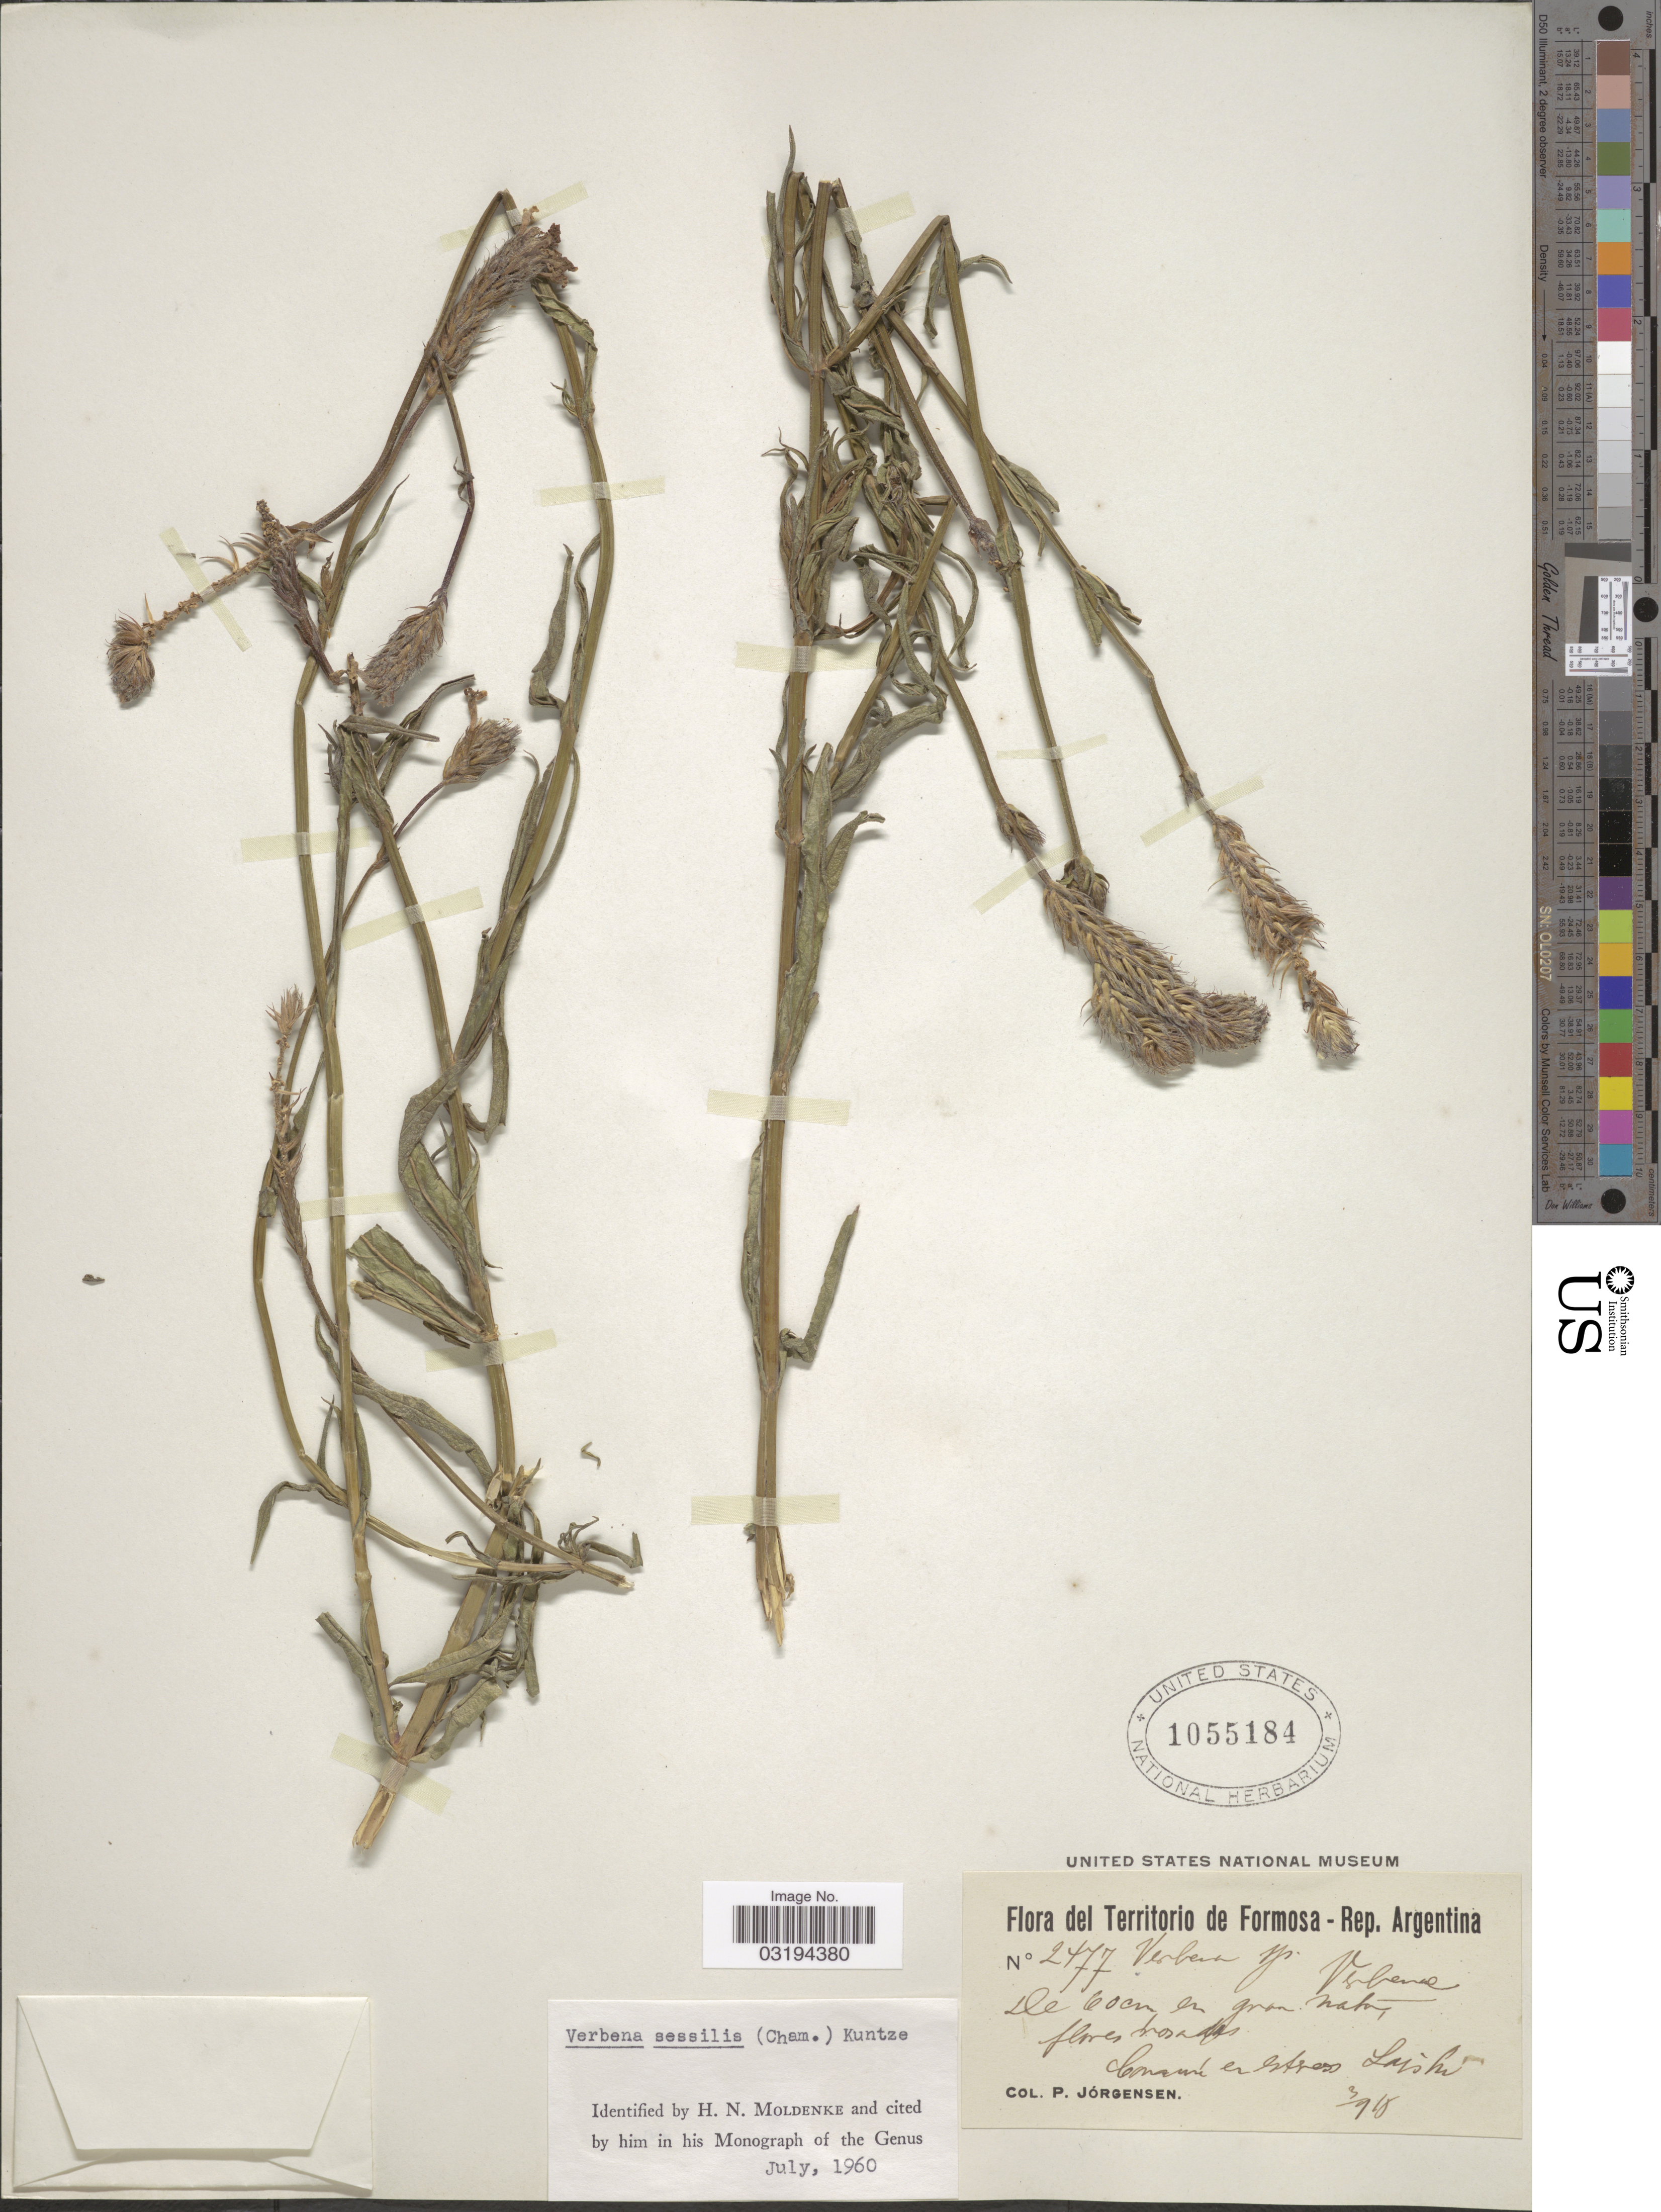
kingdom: Plantae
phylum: Tracheophyta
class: Magnoliopsida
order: Lamiales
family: Verbenaceae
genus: Verbena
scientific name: Verbena sessilis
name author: (Cham.) Kuntze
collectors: P. Jörgensen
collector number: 2477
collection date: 1918-03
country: Argentina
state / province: Formosa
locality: Territorio de Formosa, Laishi.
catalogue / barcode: US 1055184